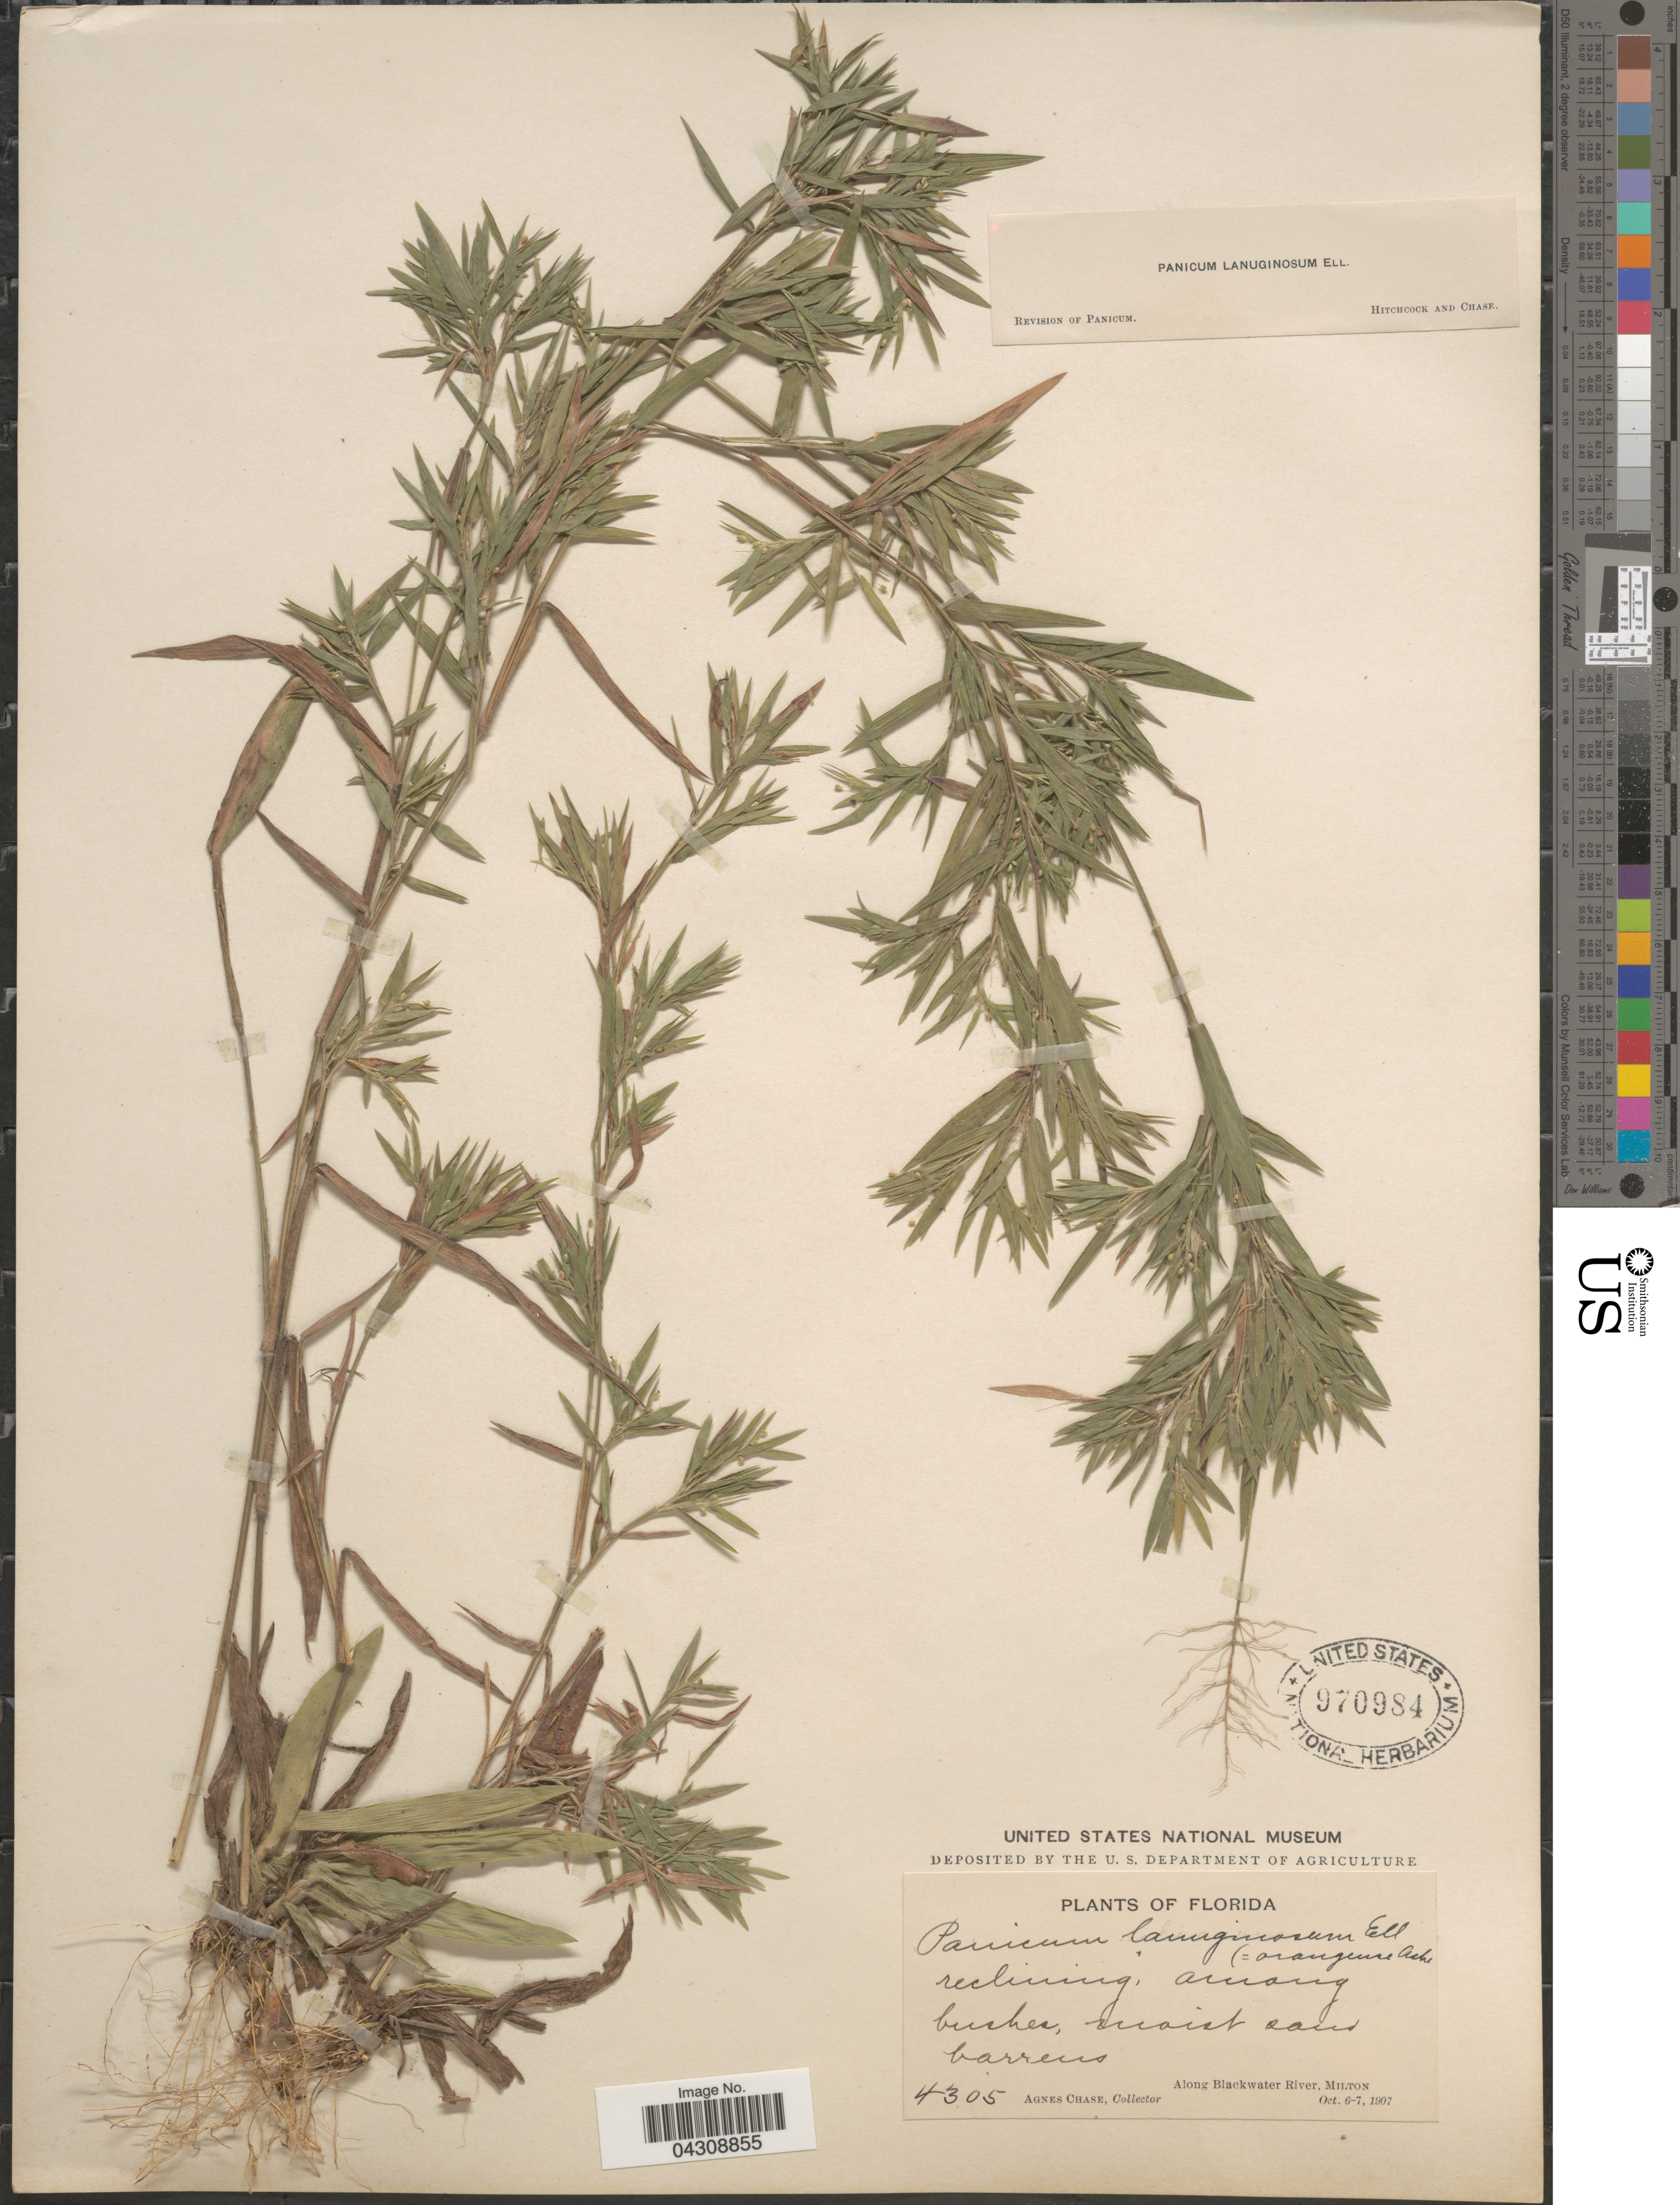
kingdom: Plantae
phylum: Tracheophyta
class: Liliopsida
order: Poales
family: Poaceae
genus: Dichanthelium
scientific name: Dichanthelium acuminatum var. acuminatum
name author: (Sw.) Gould & C.A. Clark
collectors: A. Chase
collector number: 4305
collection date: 1907-10-06/1907-10-07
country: United States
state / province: Florida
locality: Moist sand barrens. Along Blackwater River, Milton.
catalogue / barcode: US 970984